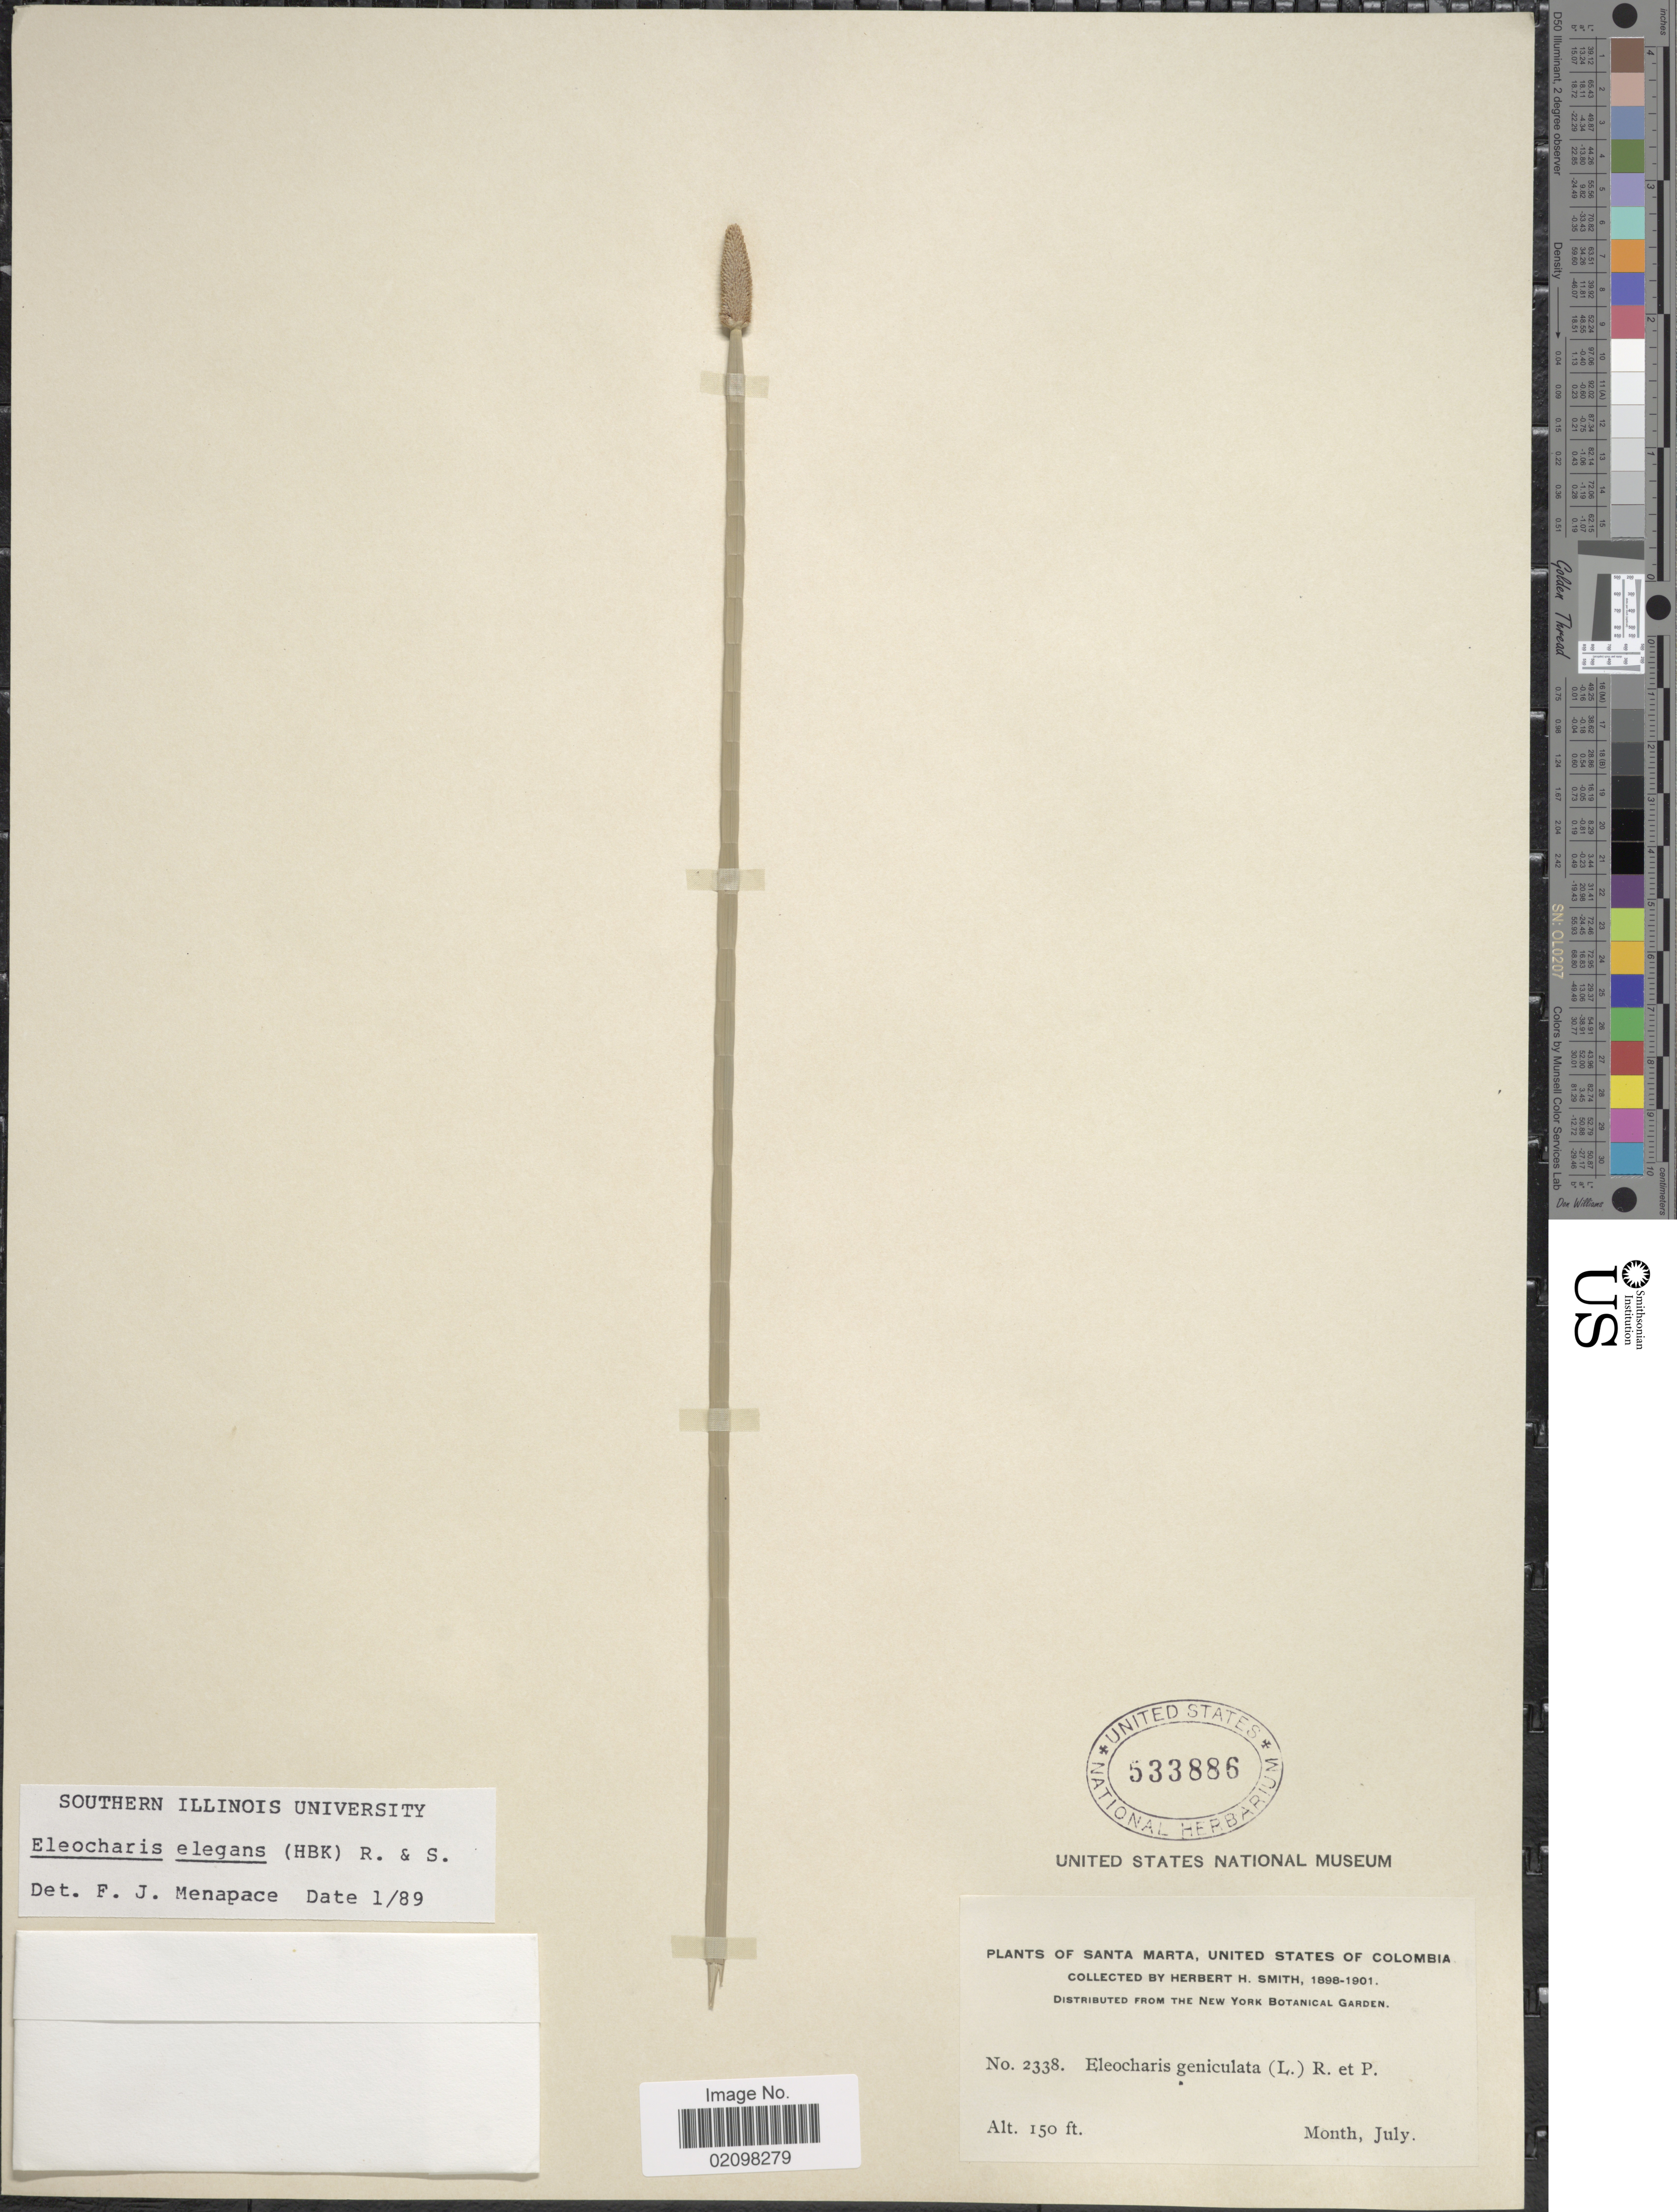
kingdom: Plantae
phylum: Tracheophyta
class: Liliopsida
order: Poales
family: Cyperaceae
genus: Eleocharis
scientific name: Eleocharis elegans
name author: (Kunth) Roem. & Schult.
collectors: Herbert H. Smith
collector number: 2338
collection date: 1898-07/1901-07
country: Colombia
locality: Santa Marta, United States of Colombia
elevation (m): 46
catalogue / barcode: US 533886